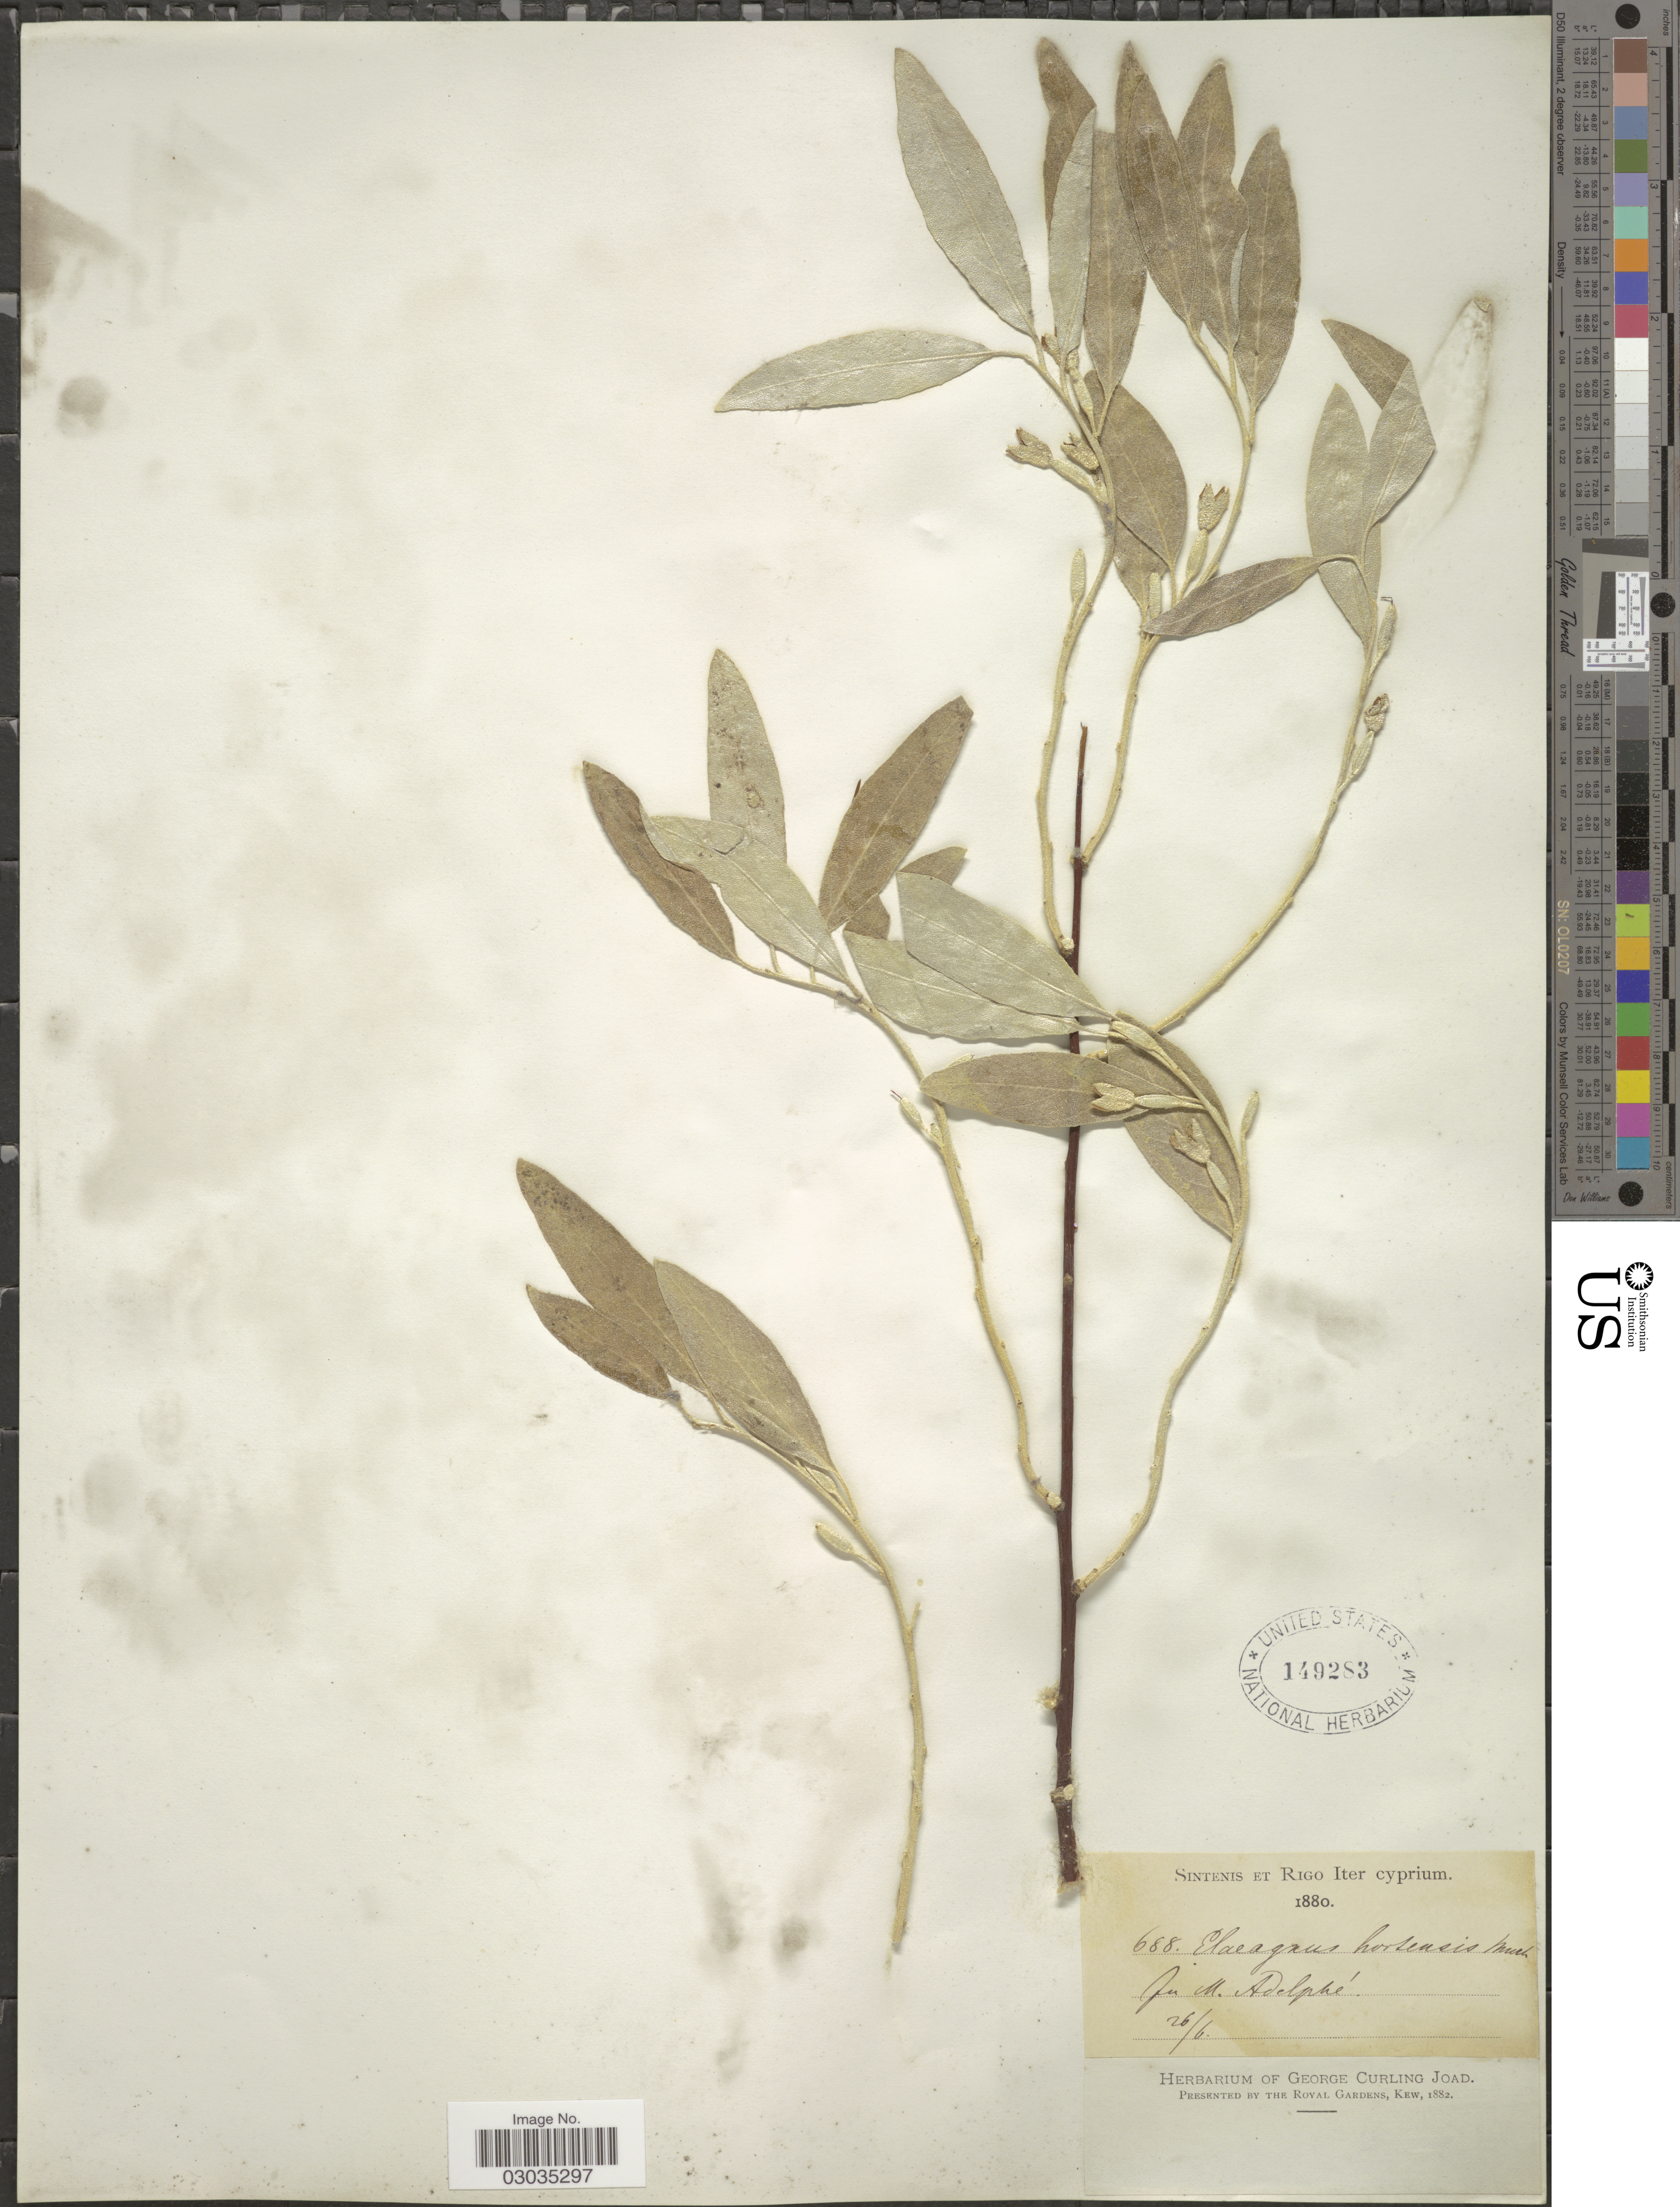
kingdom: Plantae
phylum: Tracheophyta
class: Magnoliopsida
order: Rosales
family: Elaeagnaceae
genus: Elaeagnus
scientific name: Elaeagnus hortensis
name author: M. Bieb.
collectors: -. Sintenis & -- Rigo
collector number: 688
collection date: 1880-06-26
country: Cyprus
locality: Iter cypricum. In M. Adelphé.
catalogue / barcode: US 149283